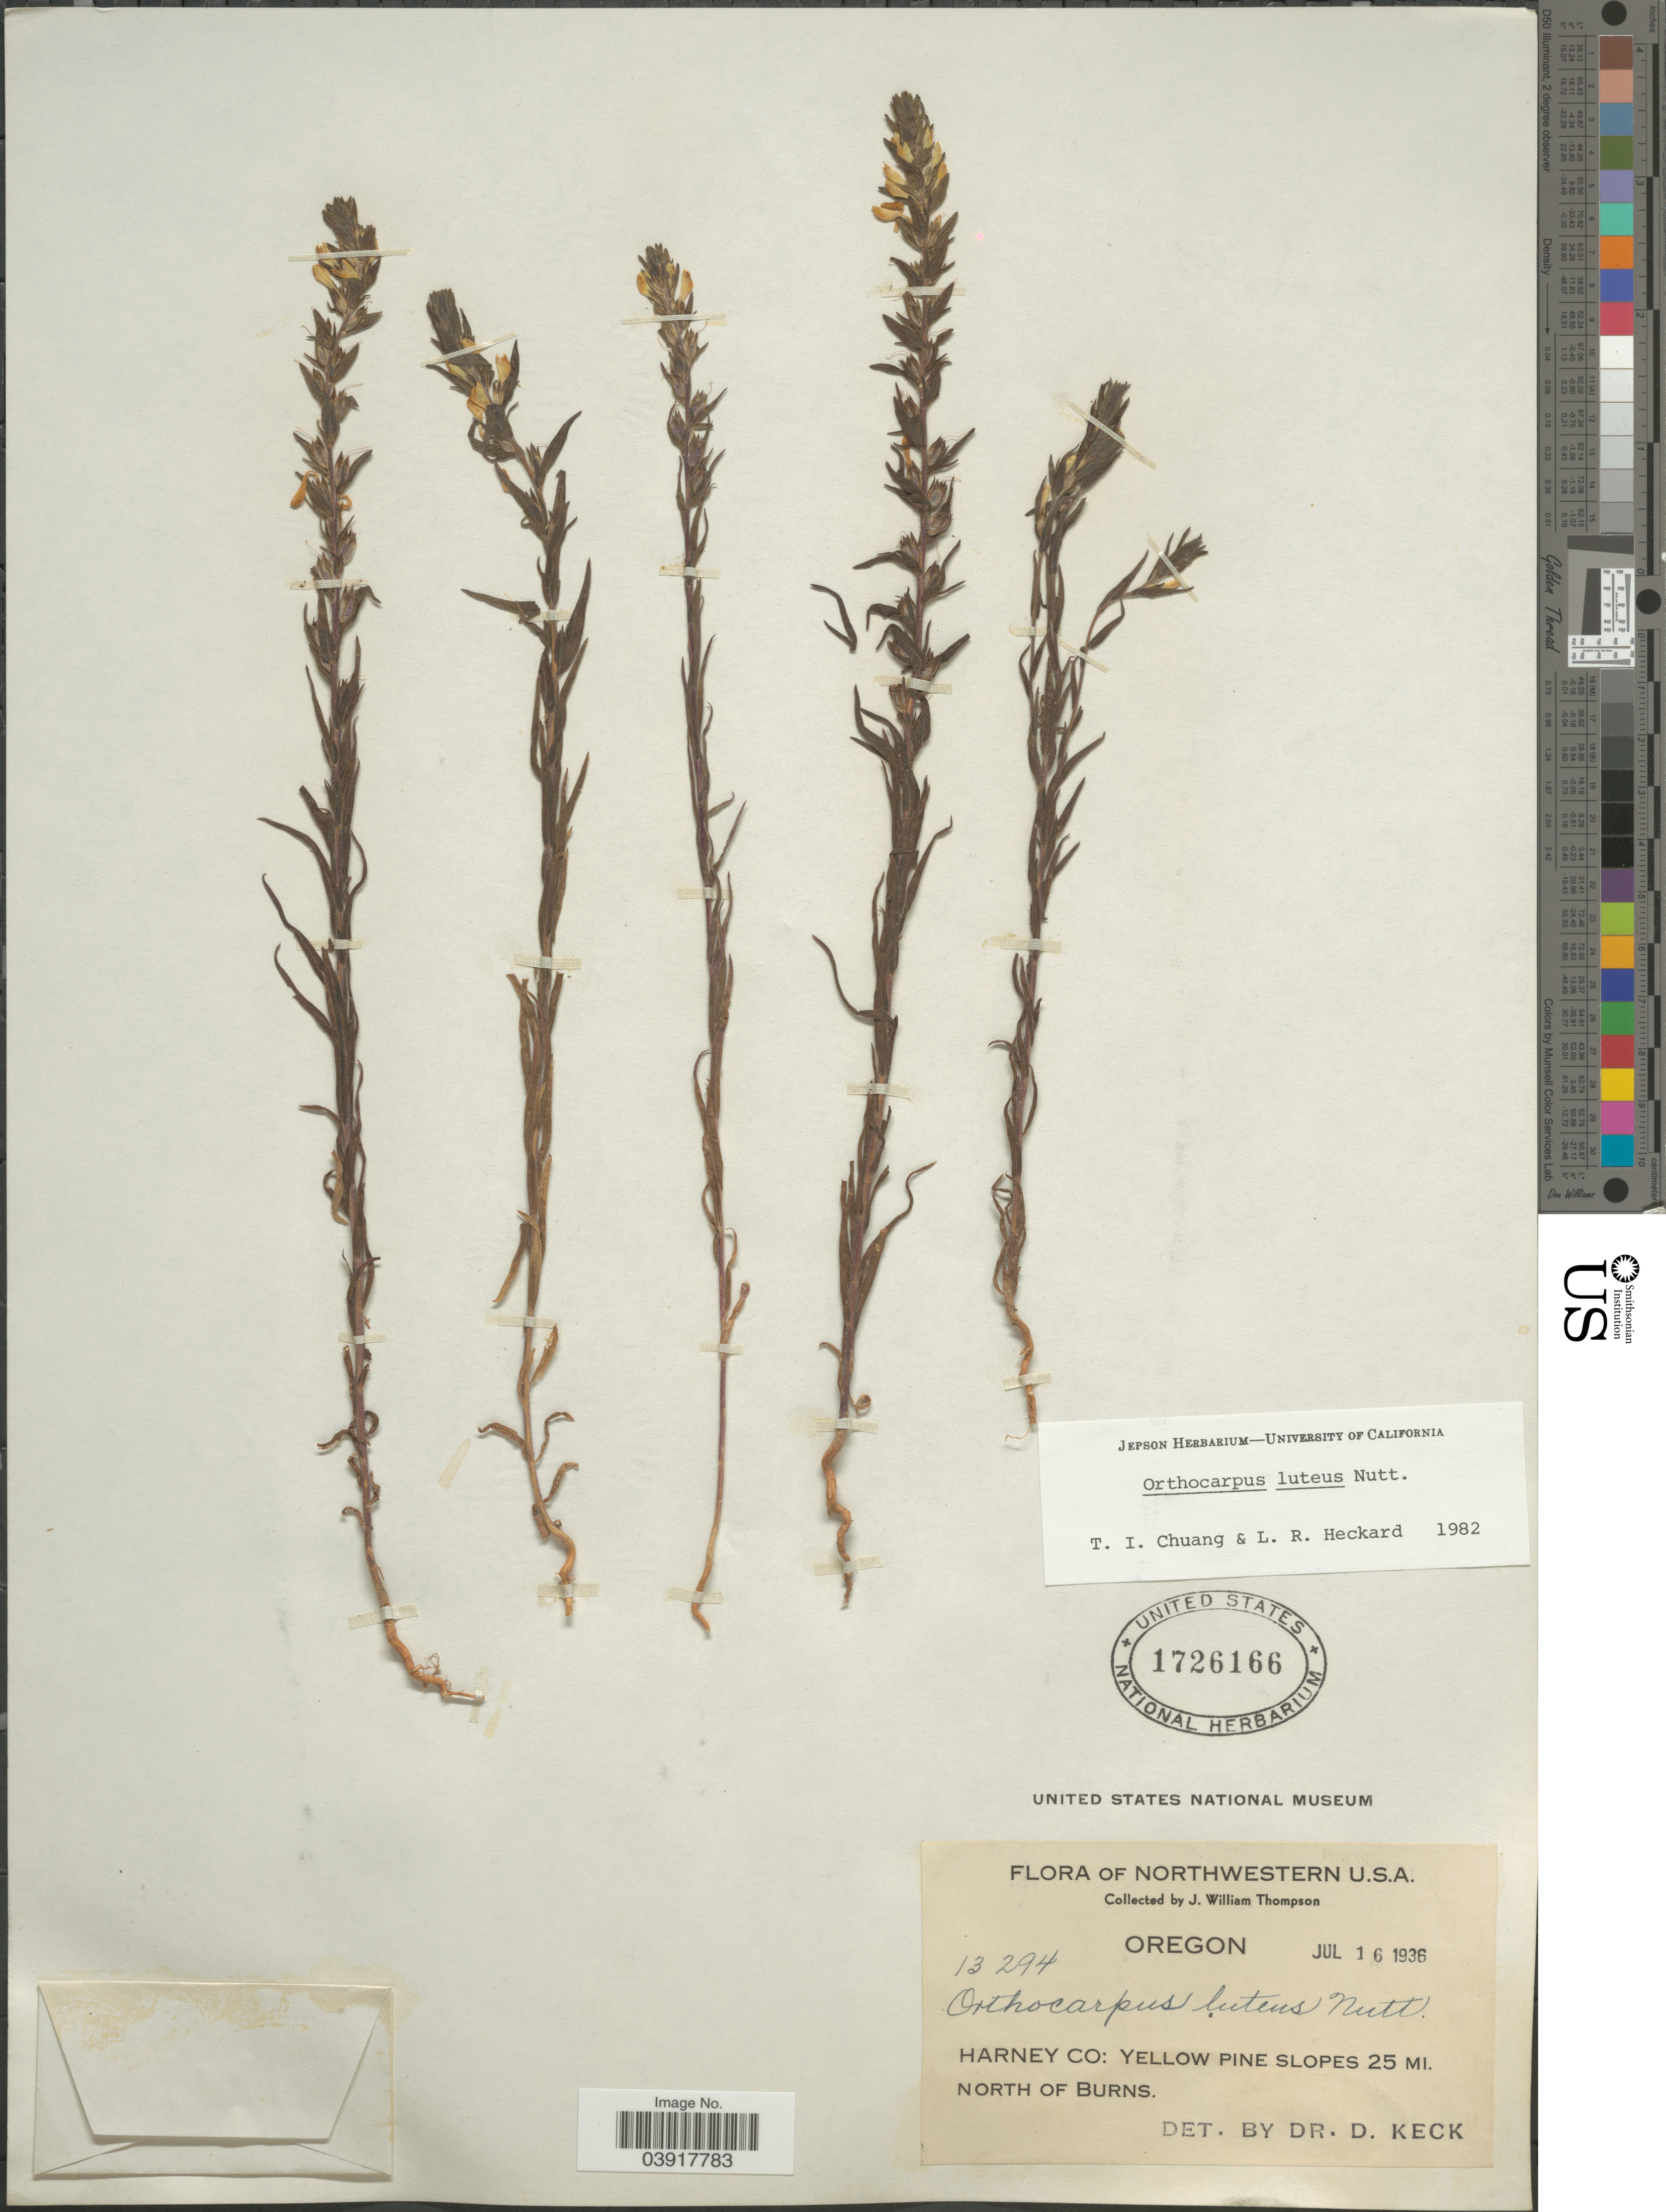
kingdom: Plantae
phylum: Tracheophyta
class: Magnoliopsida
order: Lamiales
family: Orobanchaceae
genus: Orthocarpus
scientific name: Orthocarpus luteus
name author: Nutt.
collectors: J. W. Thompson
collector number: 13294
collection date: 1936-07-16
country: United States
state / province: Oregon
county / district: Harney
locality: Northwestern U.S.A. Harney Co: Yellow pine slopes 25 mi. north of Burns.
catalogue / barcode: US 1726166